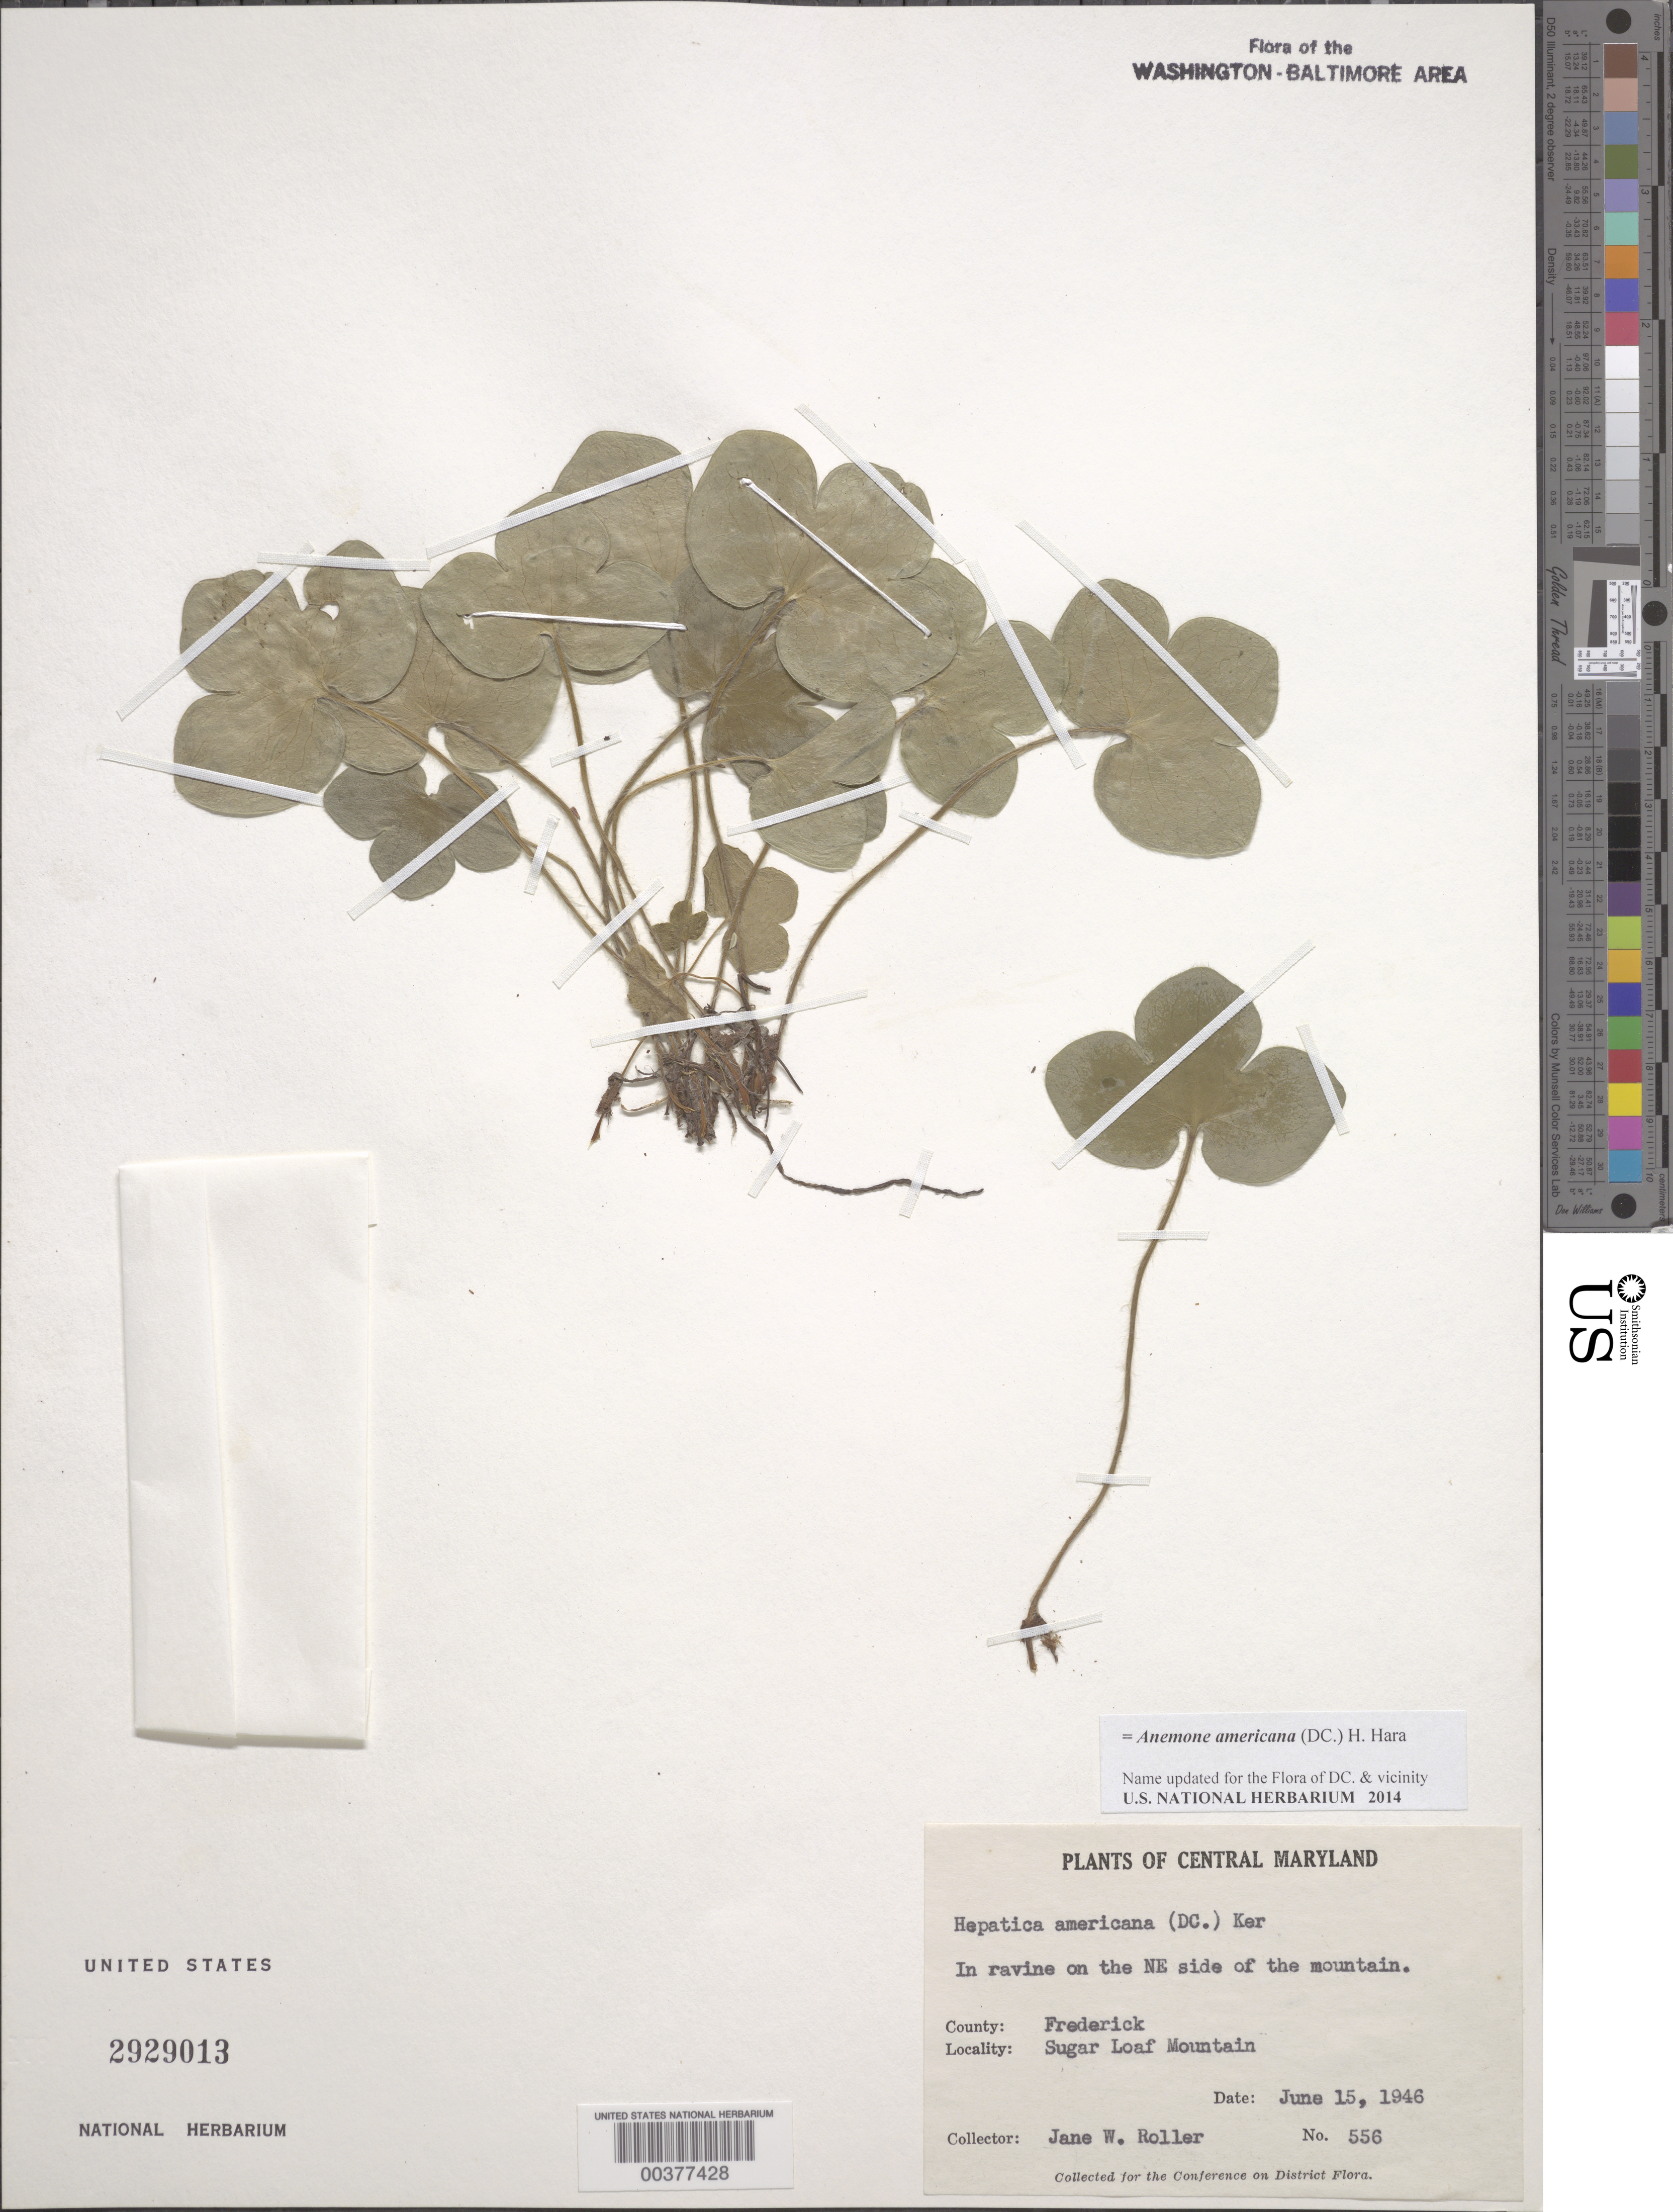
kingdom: Plantae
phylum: Tracheophyta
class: Magnoliopsida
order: Ranunculales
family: Ranunculaceae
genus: Hepatica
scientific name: Hepatica americana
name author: (DC.) Ker Gawl.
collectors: J. W. Roller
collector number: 556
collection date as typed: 15 Jun 1946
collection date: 1946-06-15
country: United States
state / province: Maryland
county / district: Frederick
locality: Sugar Loaf Mountain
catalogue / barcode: US 2929013